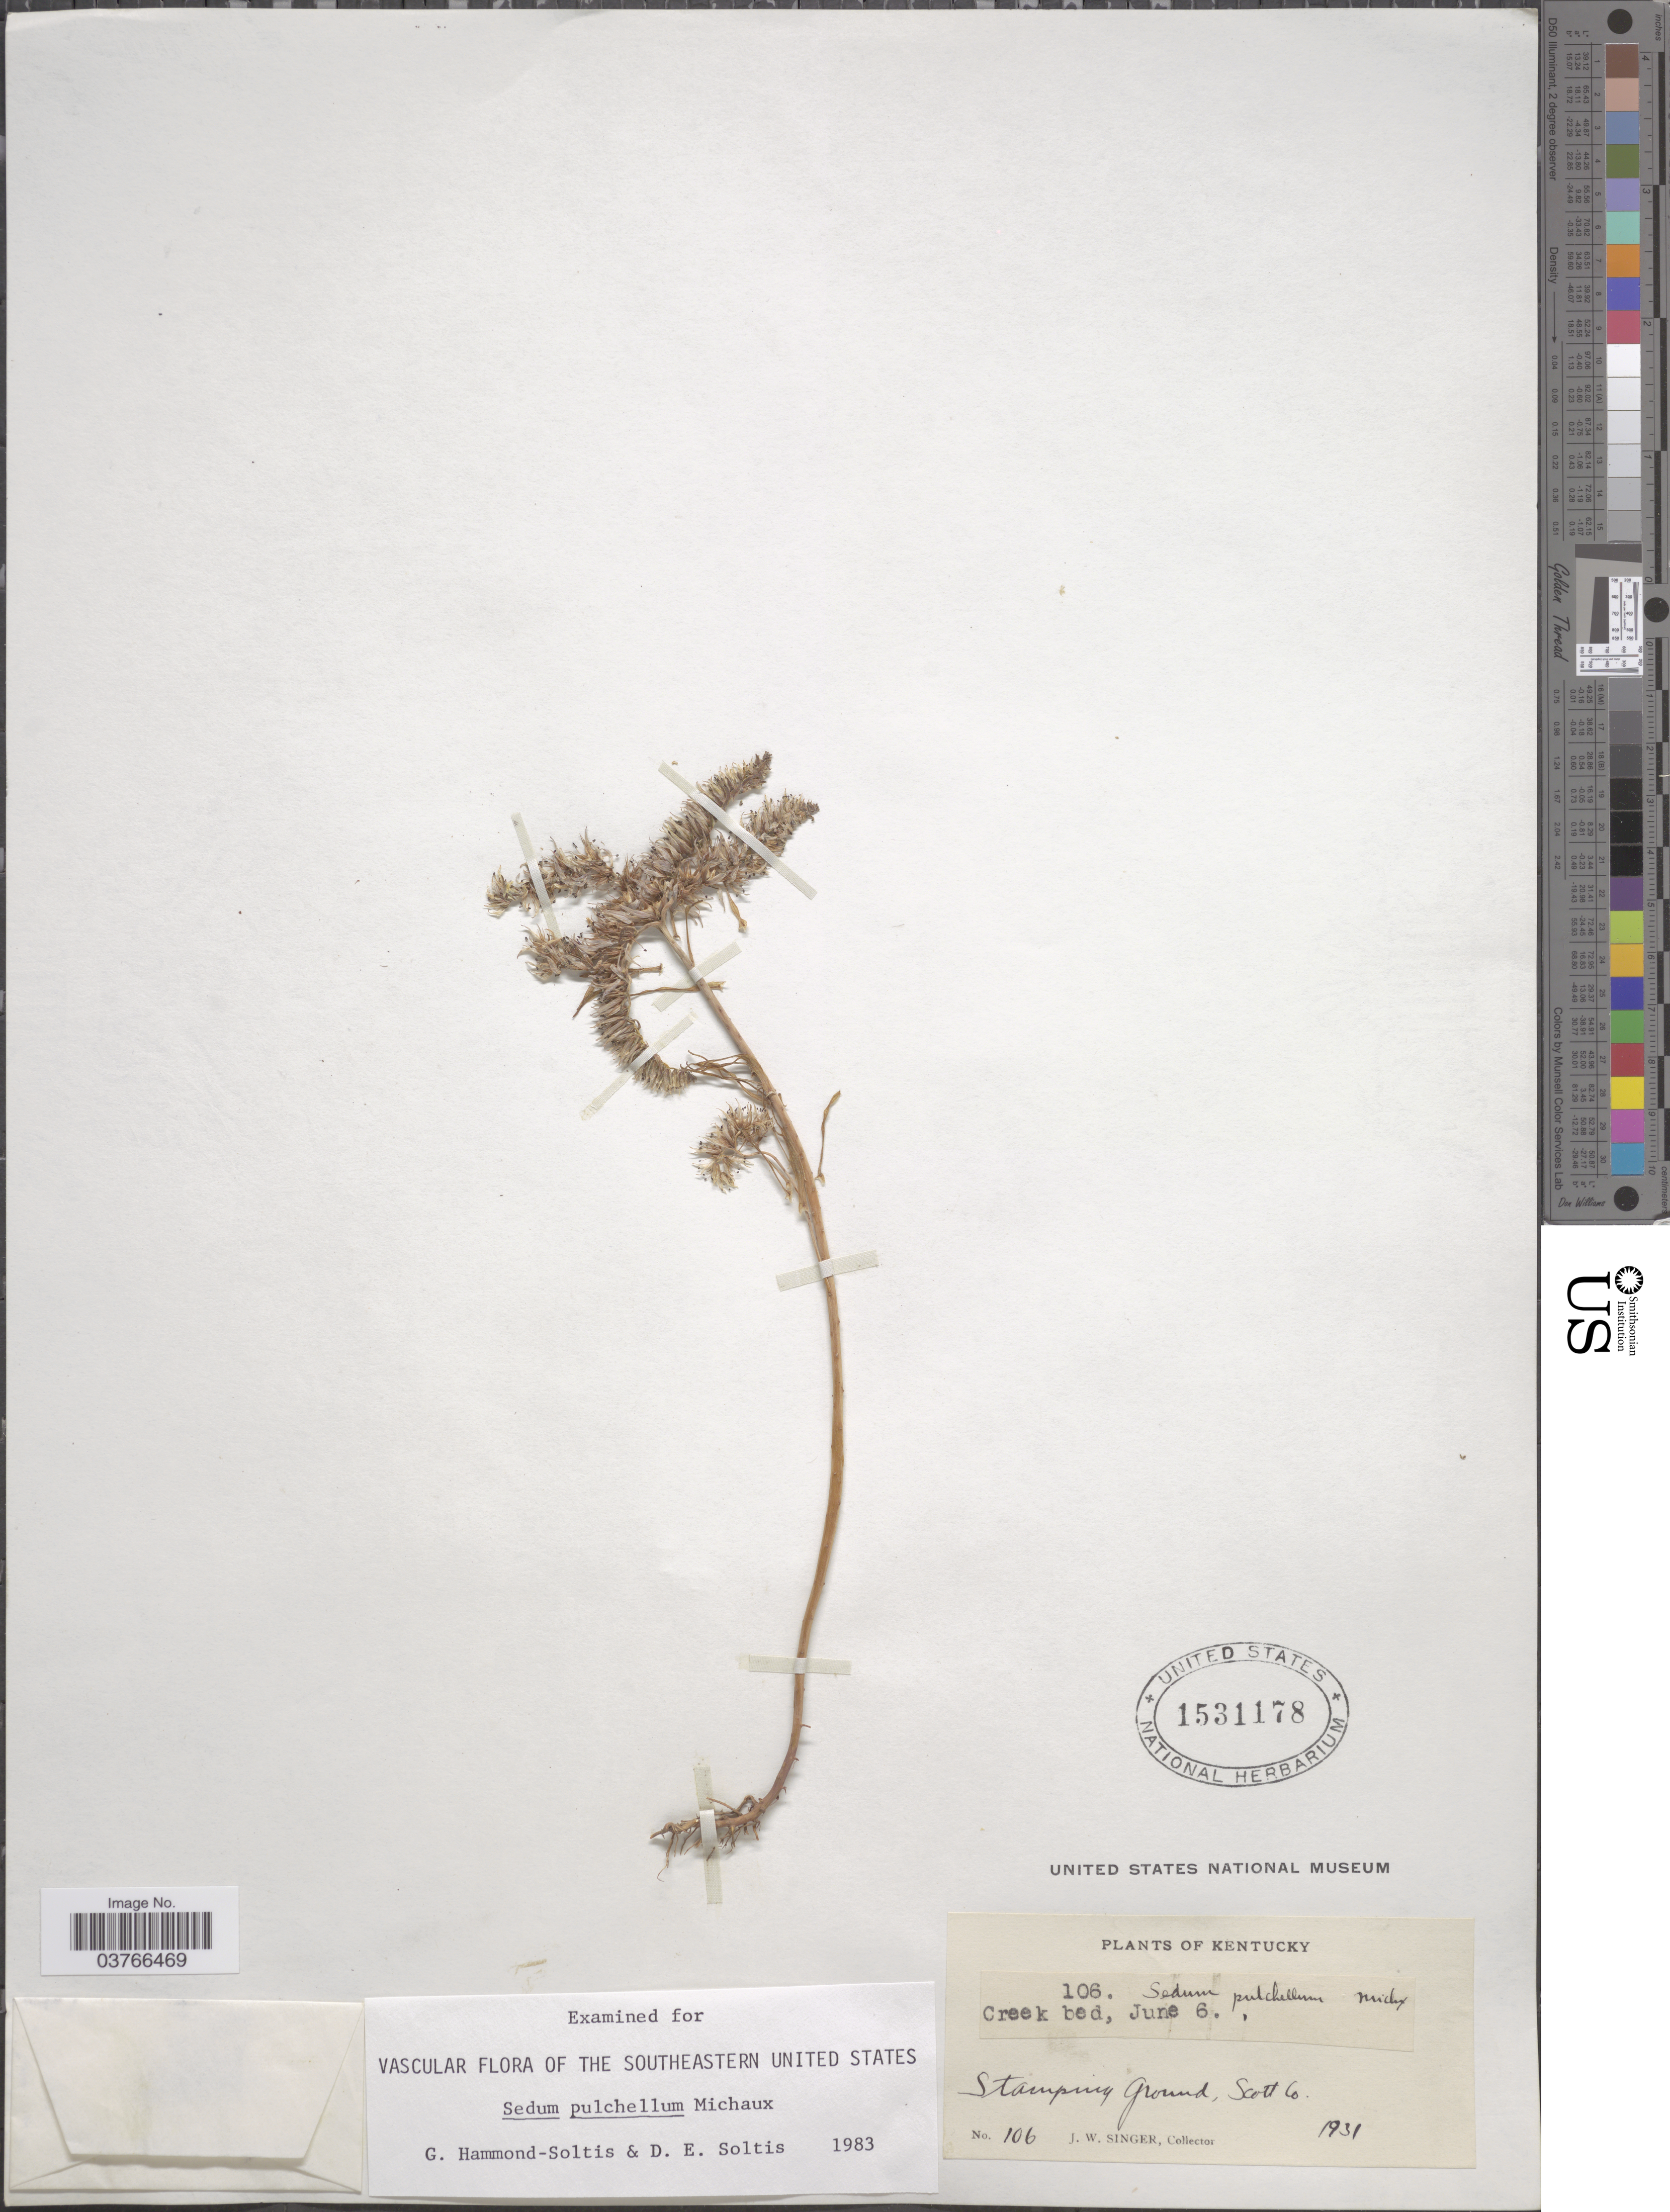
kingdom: Plantae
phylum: Tracheophyta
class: Magnoliopsida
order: Saxifragales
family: Crassulaceae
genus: Sedum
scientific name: Sedum pulchellum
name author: Michx.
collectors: J. EW. Singer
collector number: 106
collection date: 1931-06-06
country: United States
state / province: Kentucky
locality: Creek bed. Stamping Ground, Scott Co.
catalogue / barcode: US 1531178